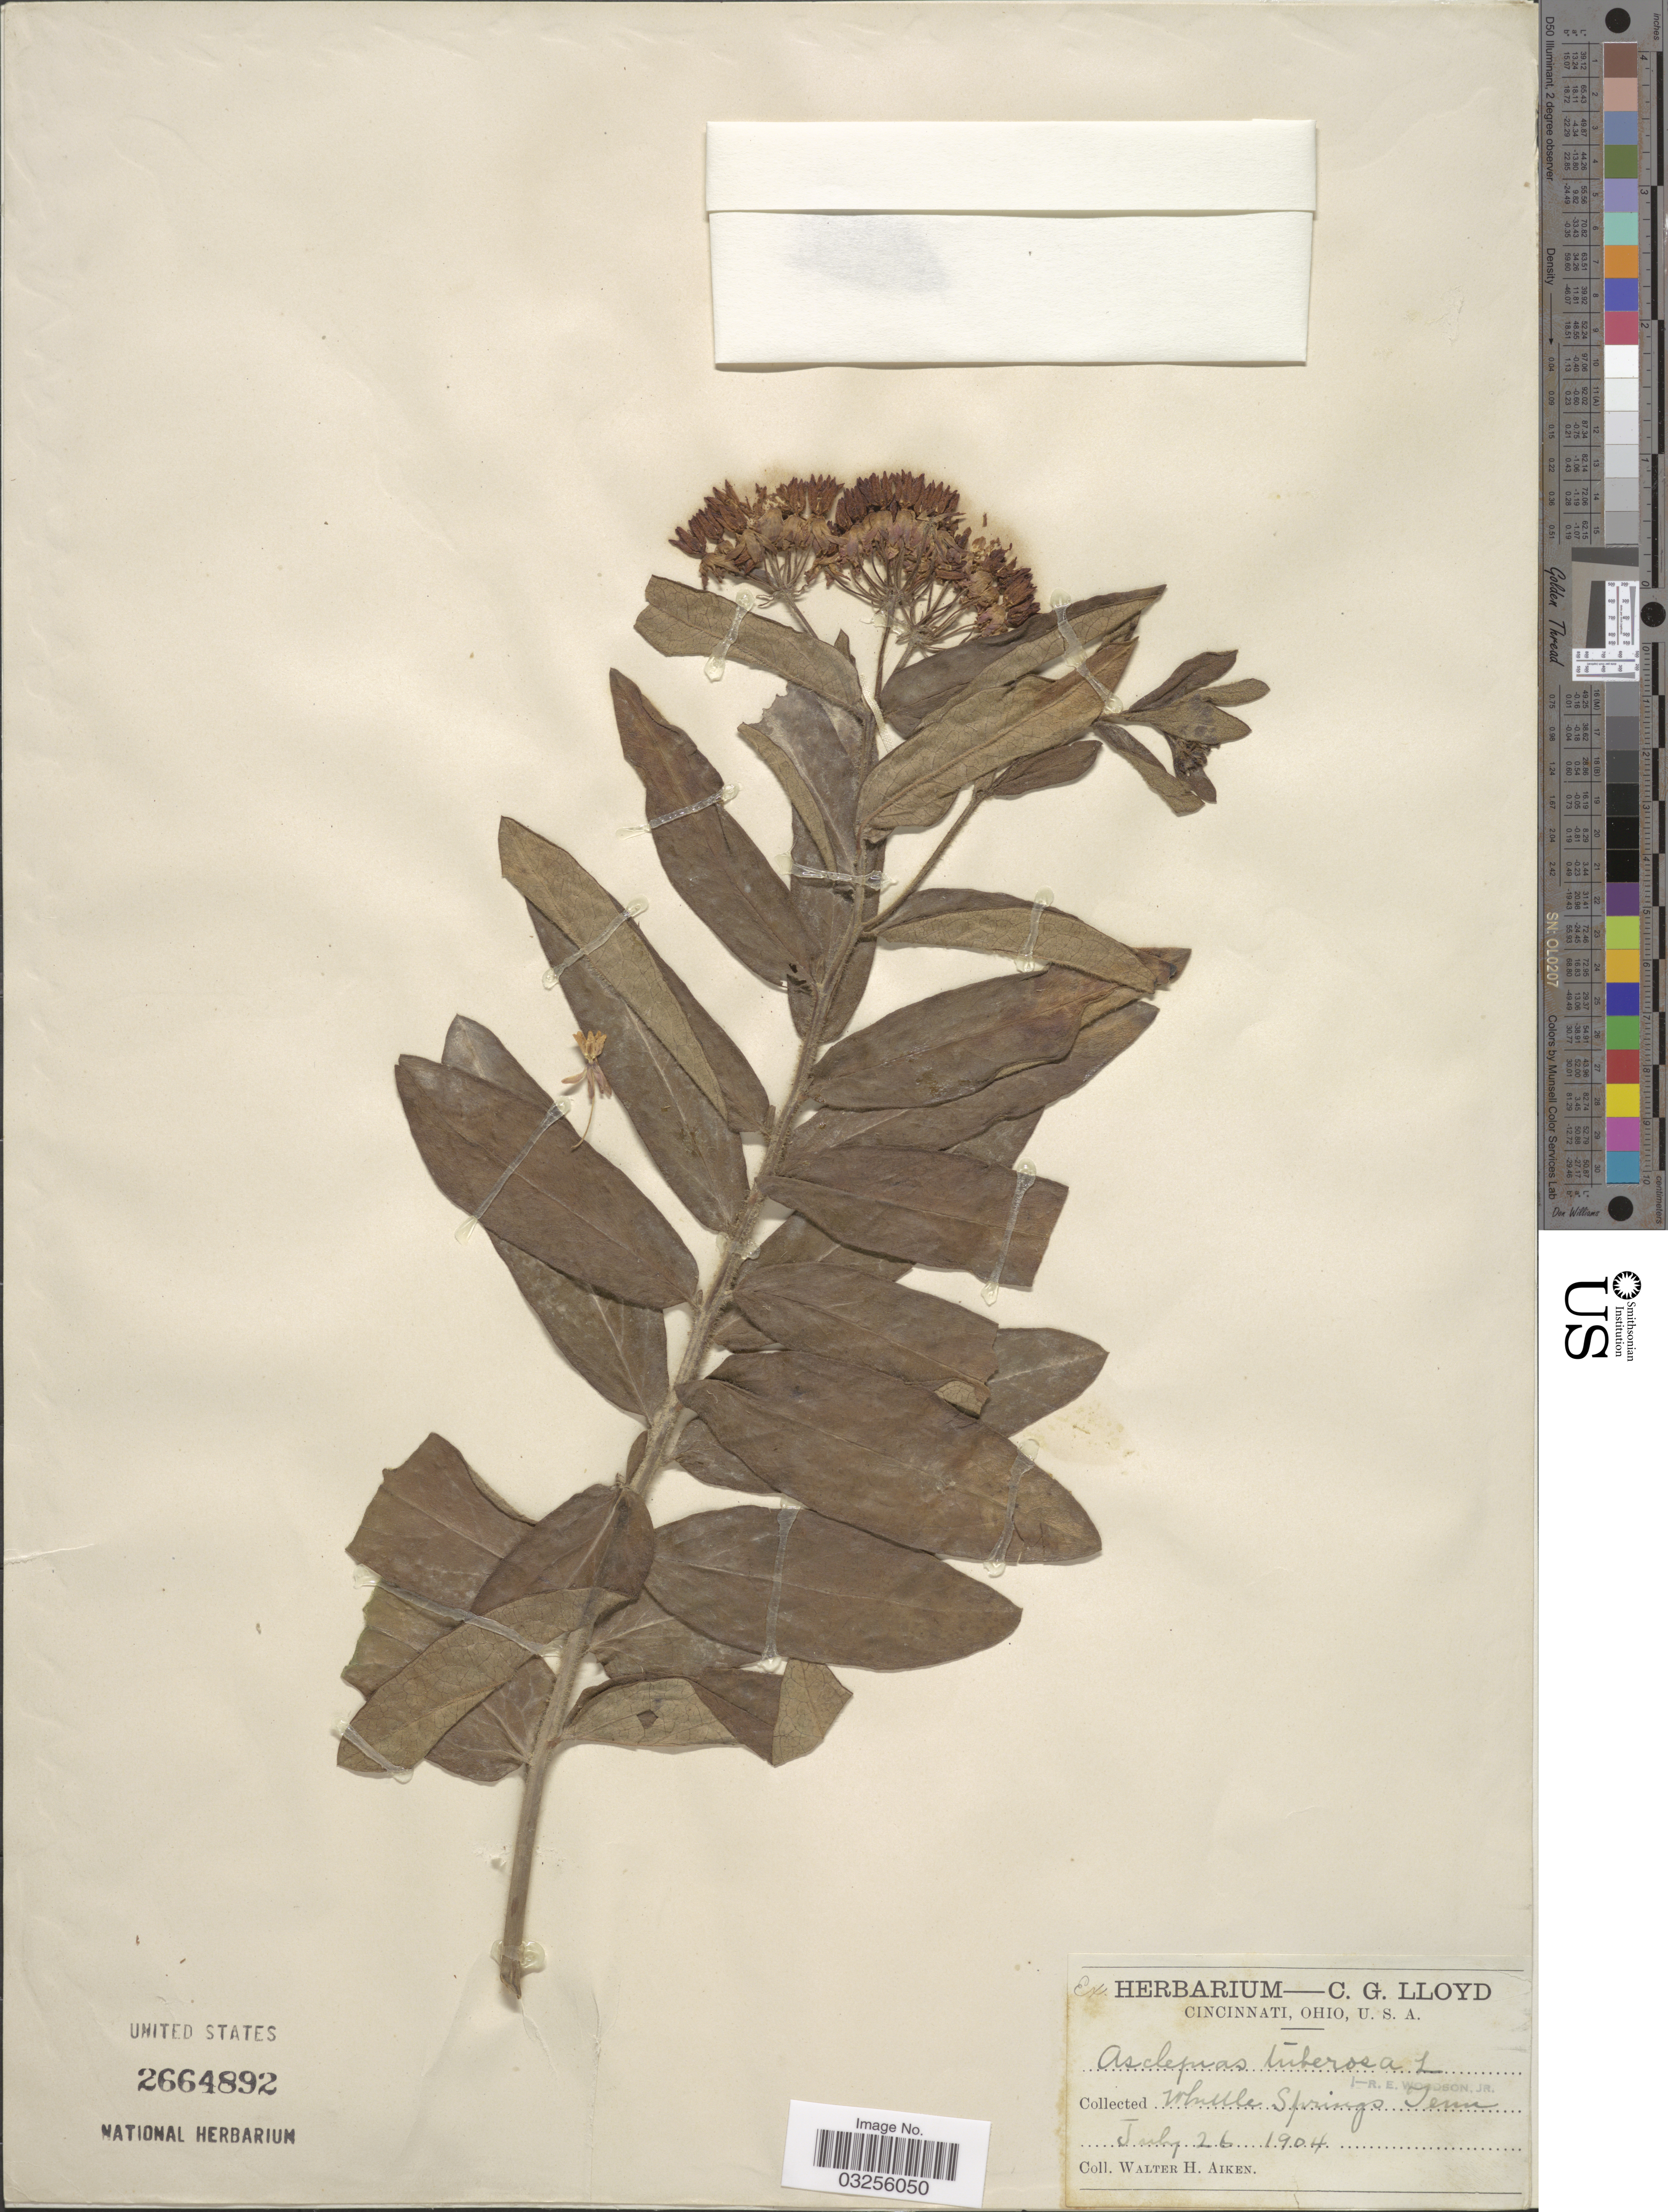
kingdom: Plantae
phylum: Tracheophyta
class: Magnoliopsida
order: Gentianales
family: Apocynaceae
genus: Asclepias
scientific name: Asclepias tuberosa subsp. tuberosa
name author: L.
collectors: W. Aiken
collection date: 1904-07-26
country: United States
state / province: Tennessee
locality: Whittle Springs Tenn.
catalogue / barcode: US 2664892